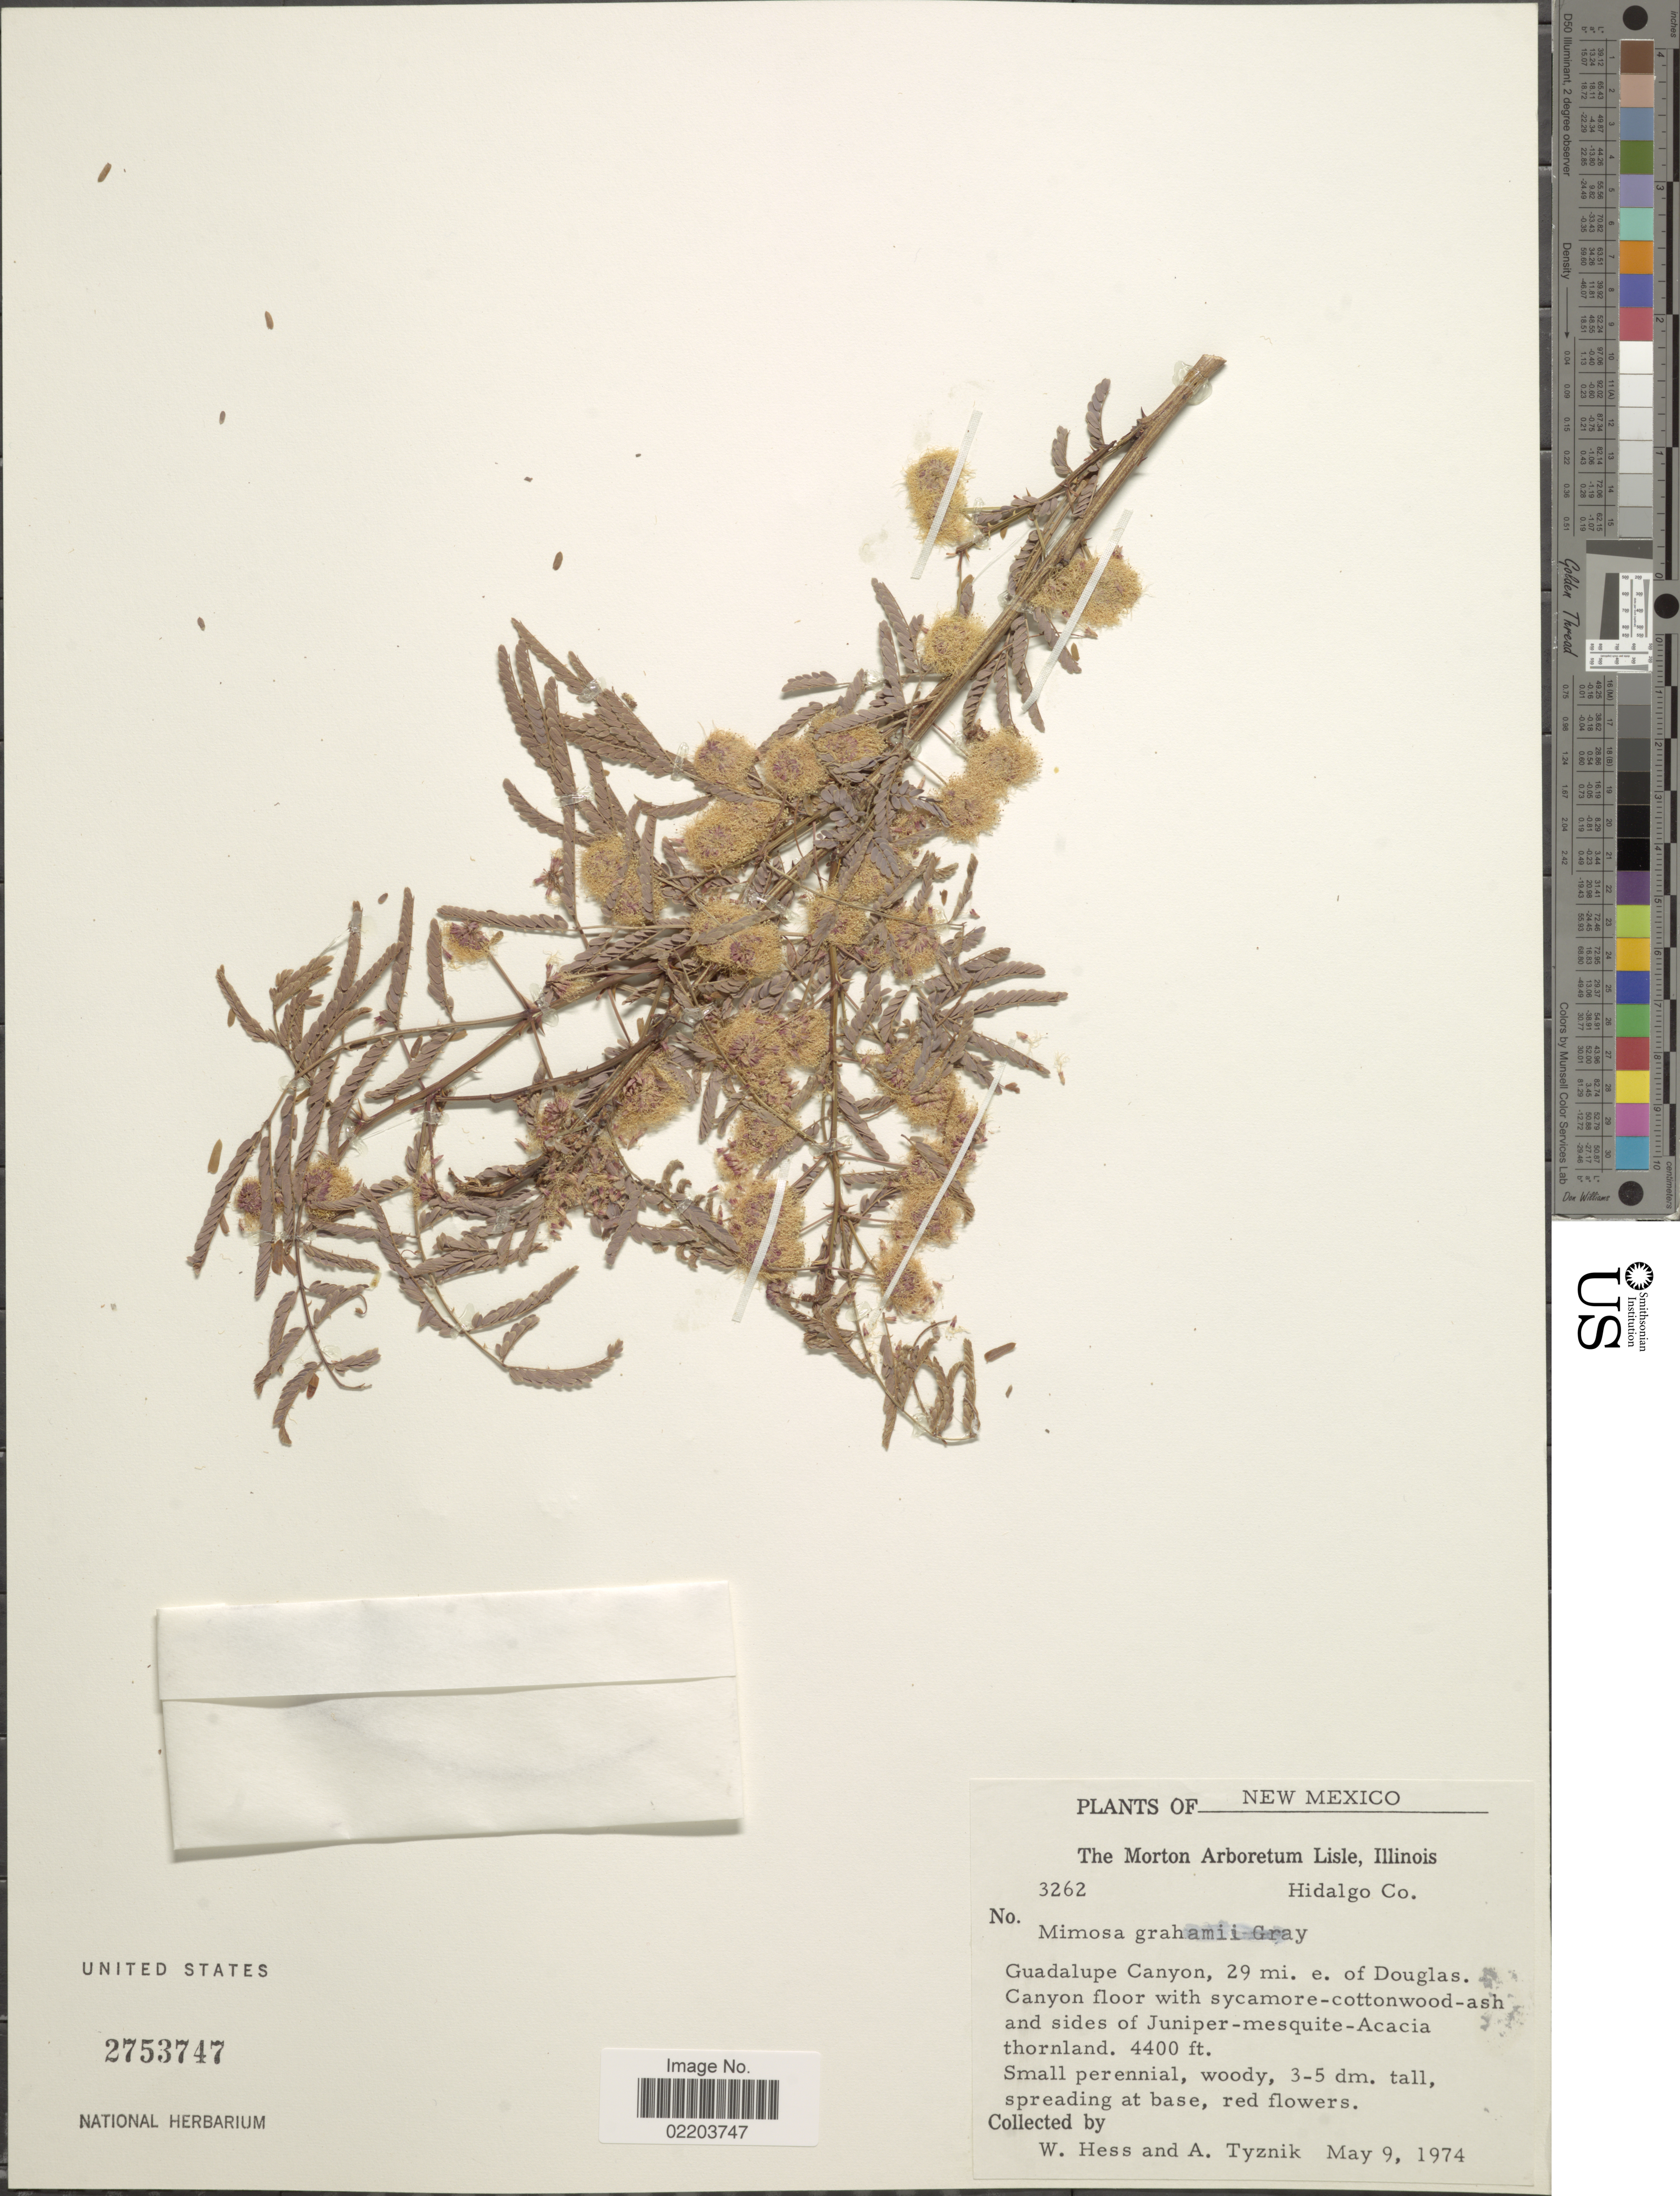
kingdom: Plantae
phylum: Tracheophyta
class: Magnoliopsida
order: Fabales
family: Fabaceae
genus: Mimosa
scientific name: Mimosa grahamii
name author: A. Gray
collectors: W. Hess & A. Tyznik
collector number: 3262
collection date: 1974-05-09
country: United States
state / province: New Mexico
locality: The Morton Arboretum Lisle, Illinois, Hidalgo Co, Guadalupe Canyon, 29 mi e of Douglas. Canyon floor sycamoore-cottonwood-ash and sides of Juniper-mesquite-Acacia thornland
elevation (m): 1341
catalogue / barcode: US 2753747